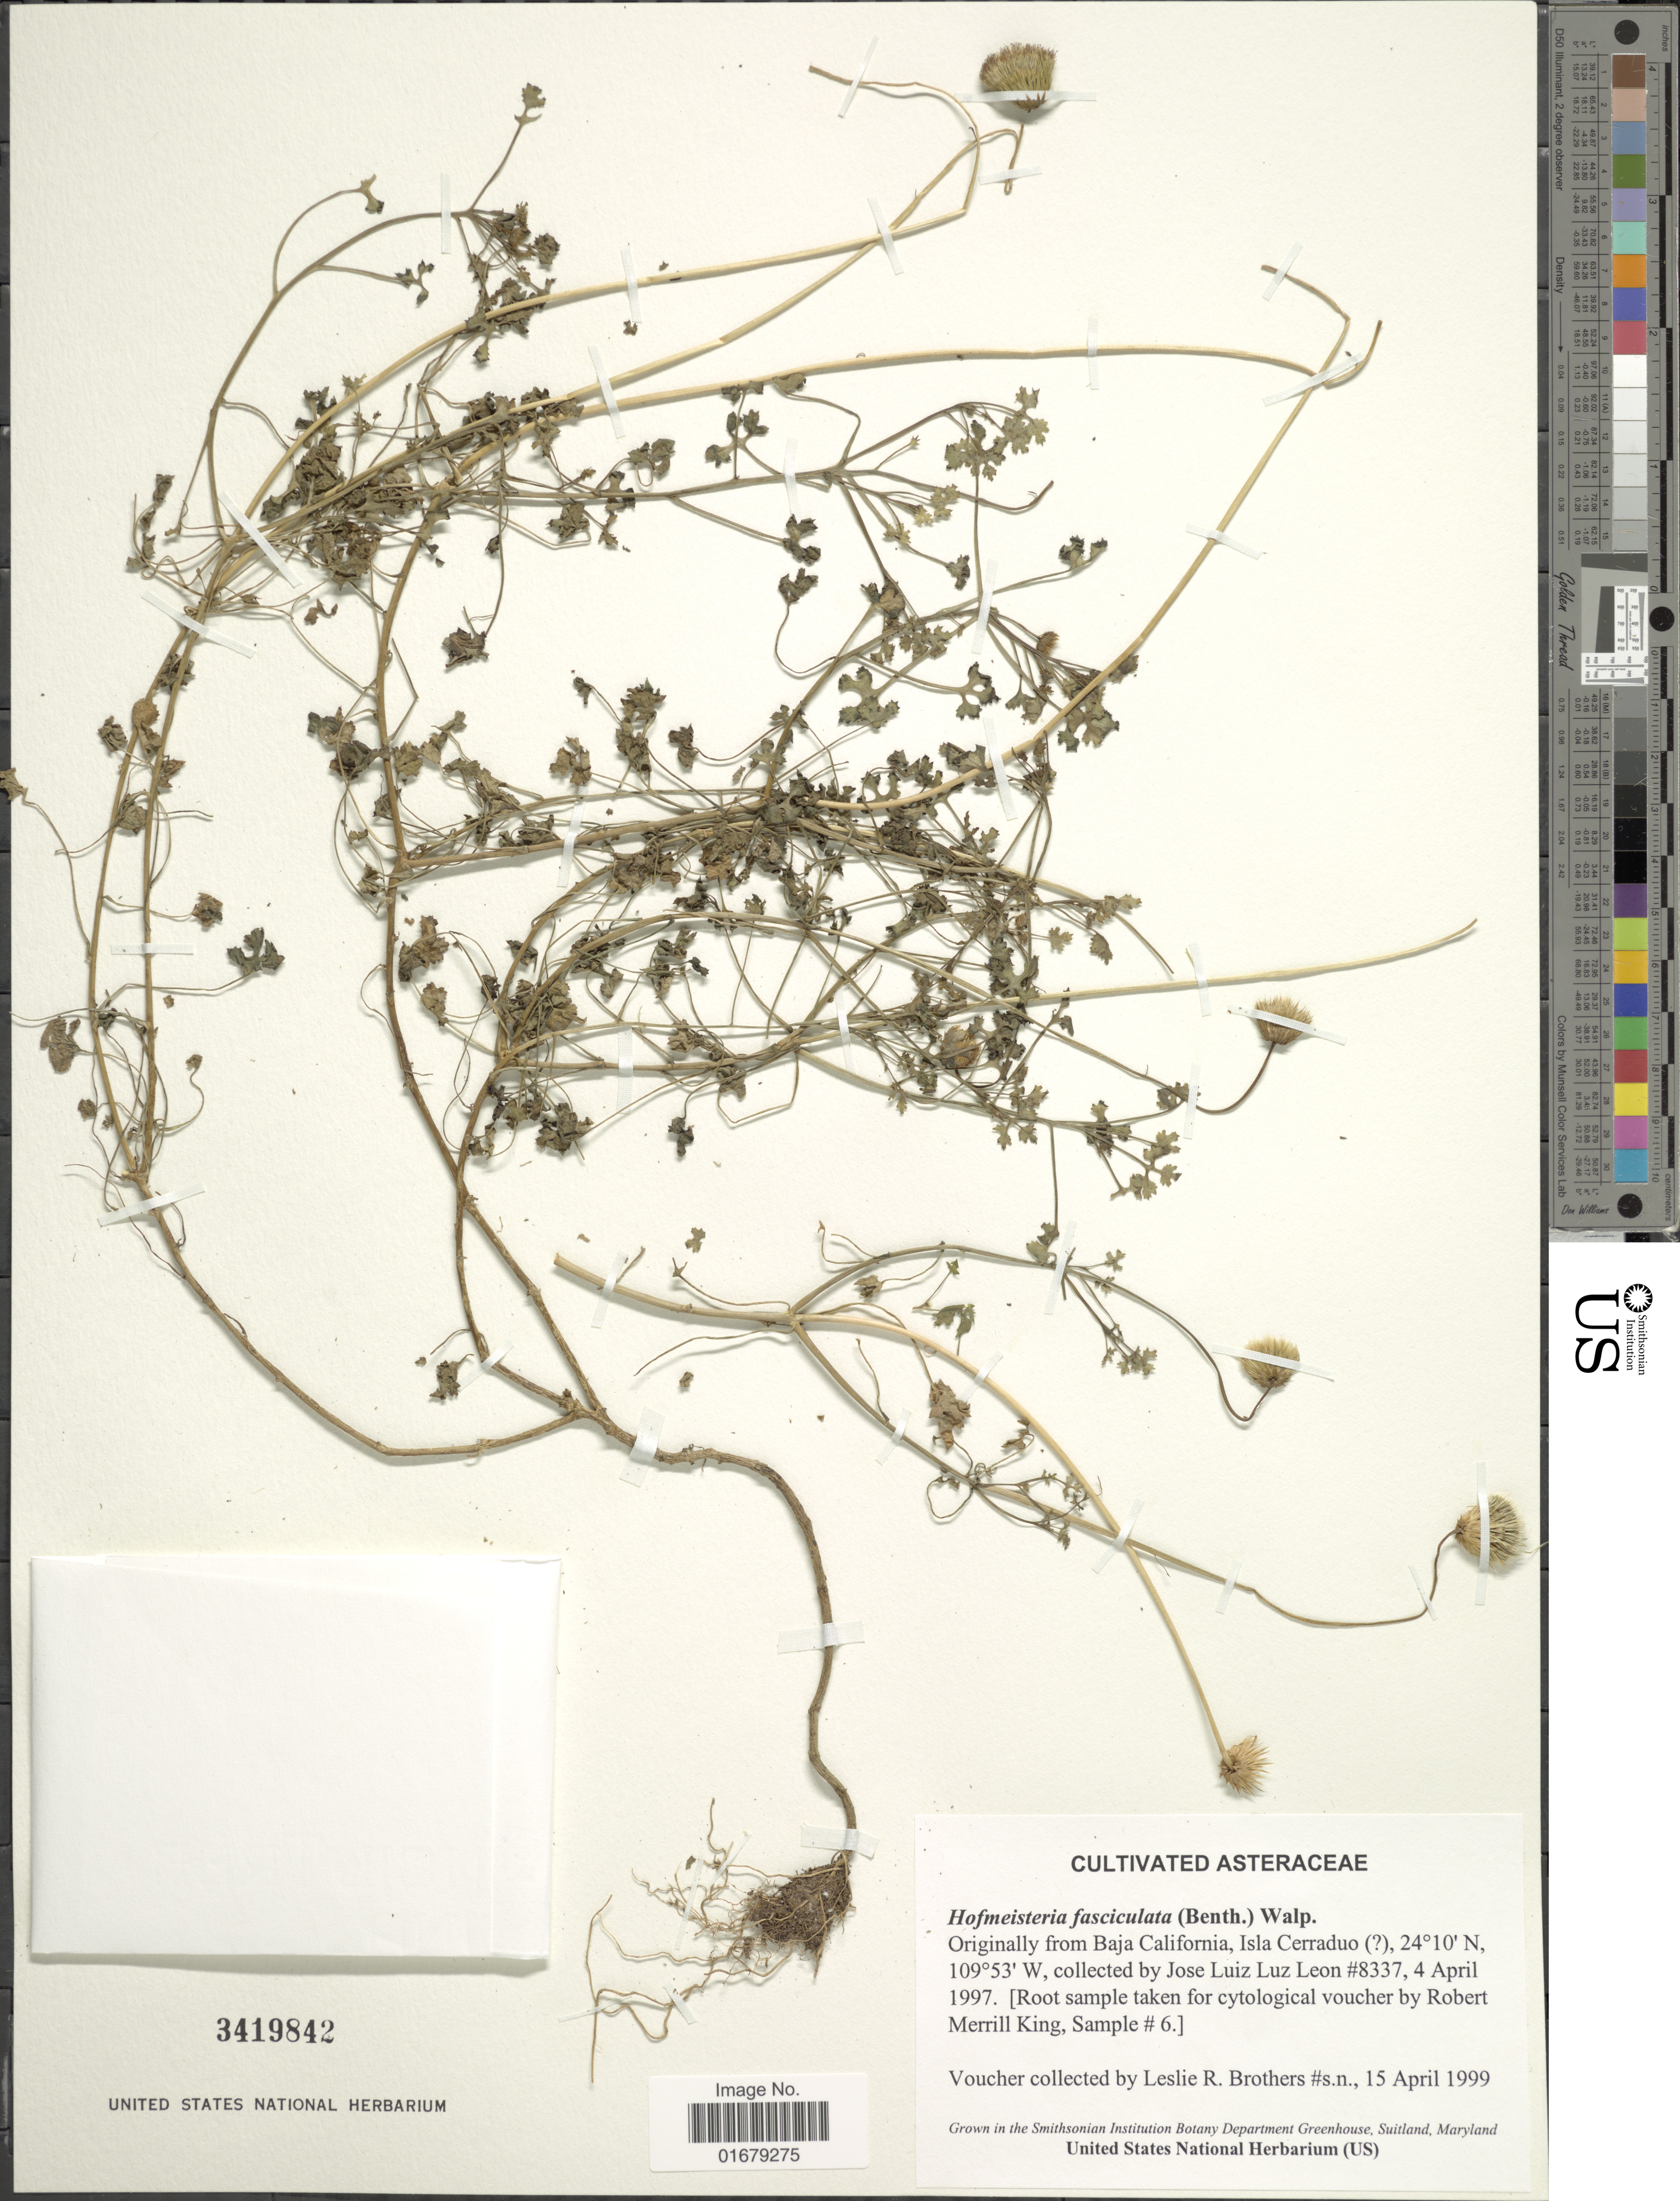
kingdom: Plantae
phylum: Tracheophyta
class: Magnoliopsida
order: Asterales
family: Asteraceae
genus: Hofmeisteria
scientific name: Hofmeisteria fasciculata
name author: (Benth.) Walp.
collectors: J. L. León de la Luz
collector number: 8337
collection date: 1997-04-04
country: Mexico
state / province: Baja California Sur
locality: Isla Cerraduo.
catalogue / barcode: US 3419842